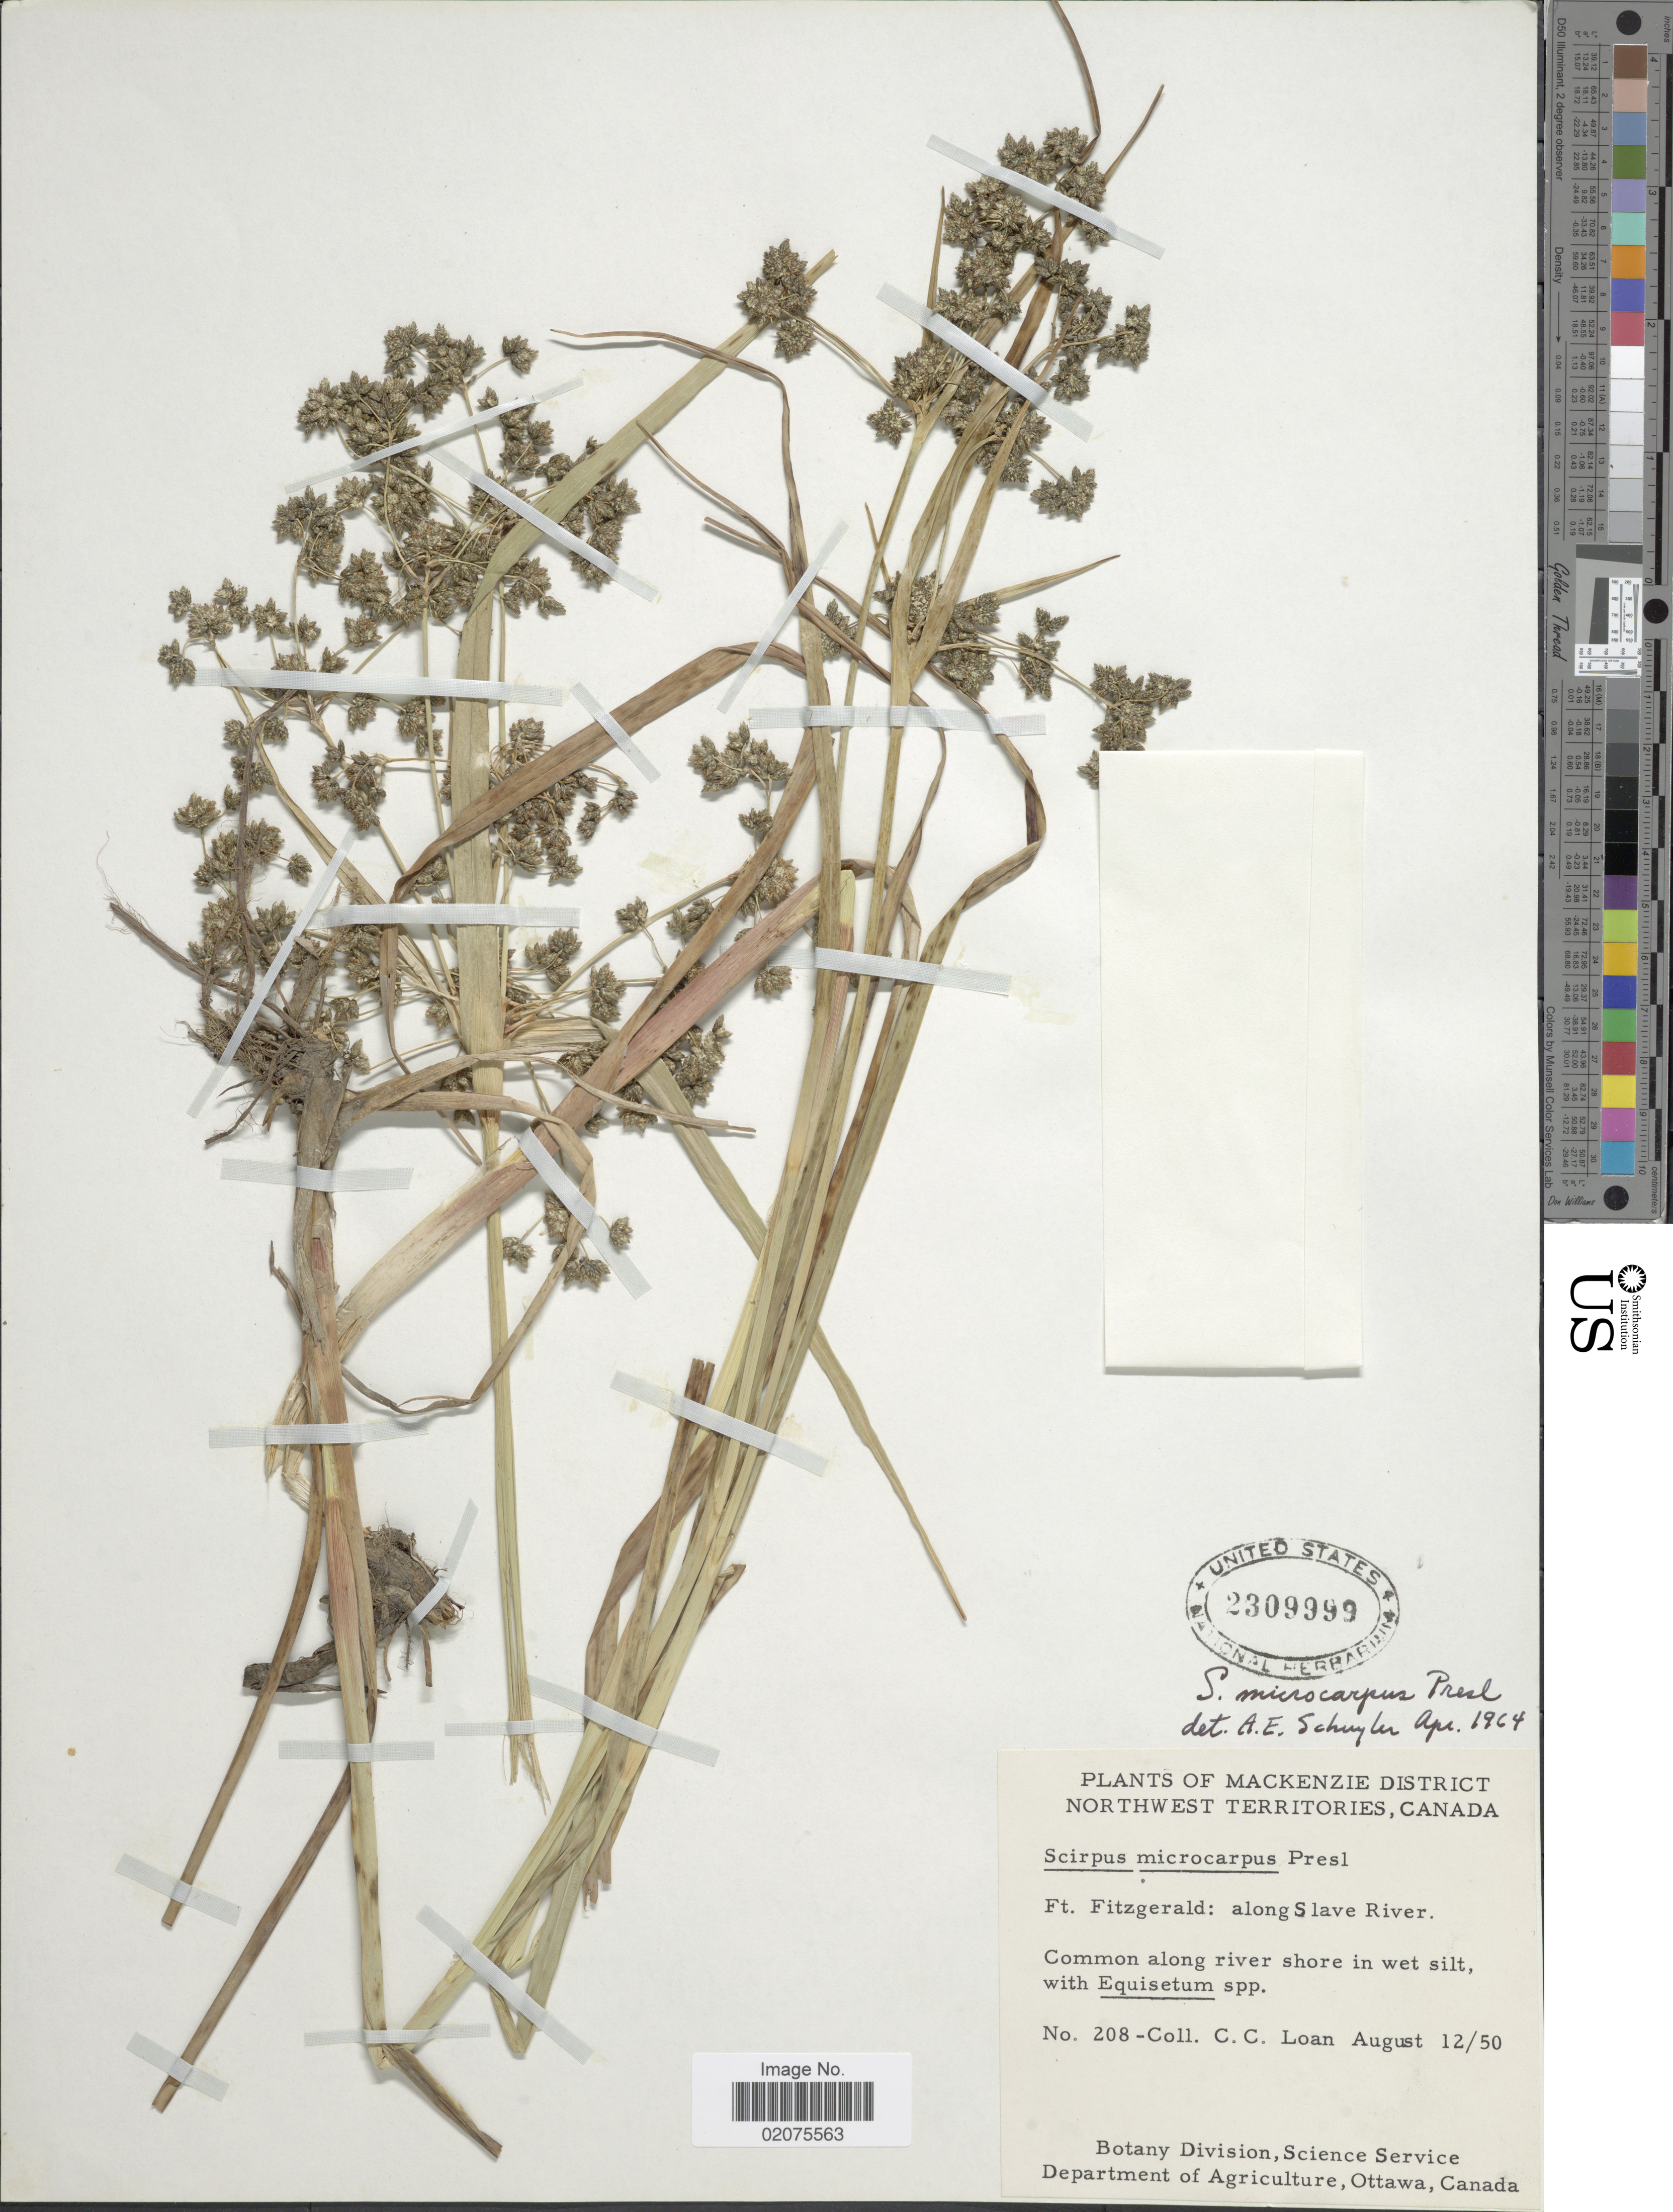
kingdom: Plantae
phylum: Tracheophyta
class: Liliopsida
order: Poales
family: Cyperaceae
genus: Scirpus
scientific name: Scirpus microcarpus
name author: J. Presl & C. Presl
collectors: C. Loan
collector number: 208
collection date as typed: Transcribed d/m/y: 12/8/50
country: Canada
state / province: Northwest Territories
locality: Mackenzie District. Ft. Fitzgerald: along Slave River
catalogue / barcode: US 2309999